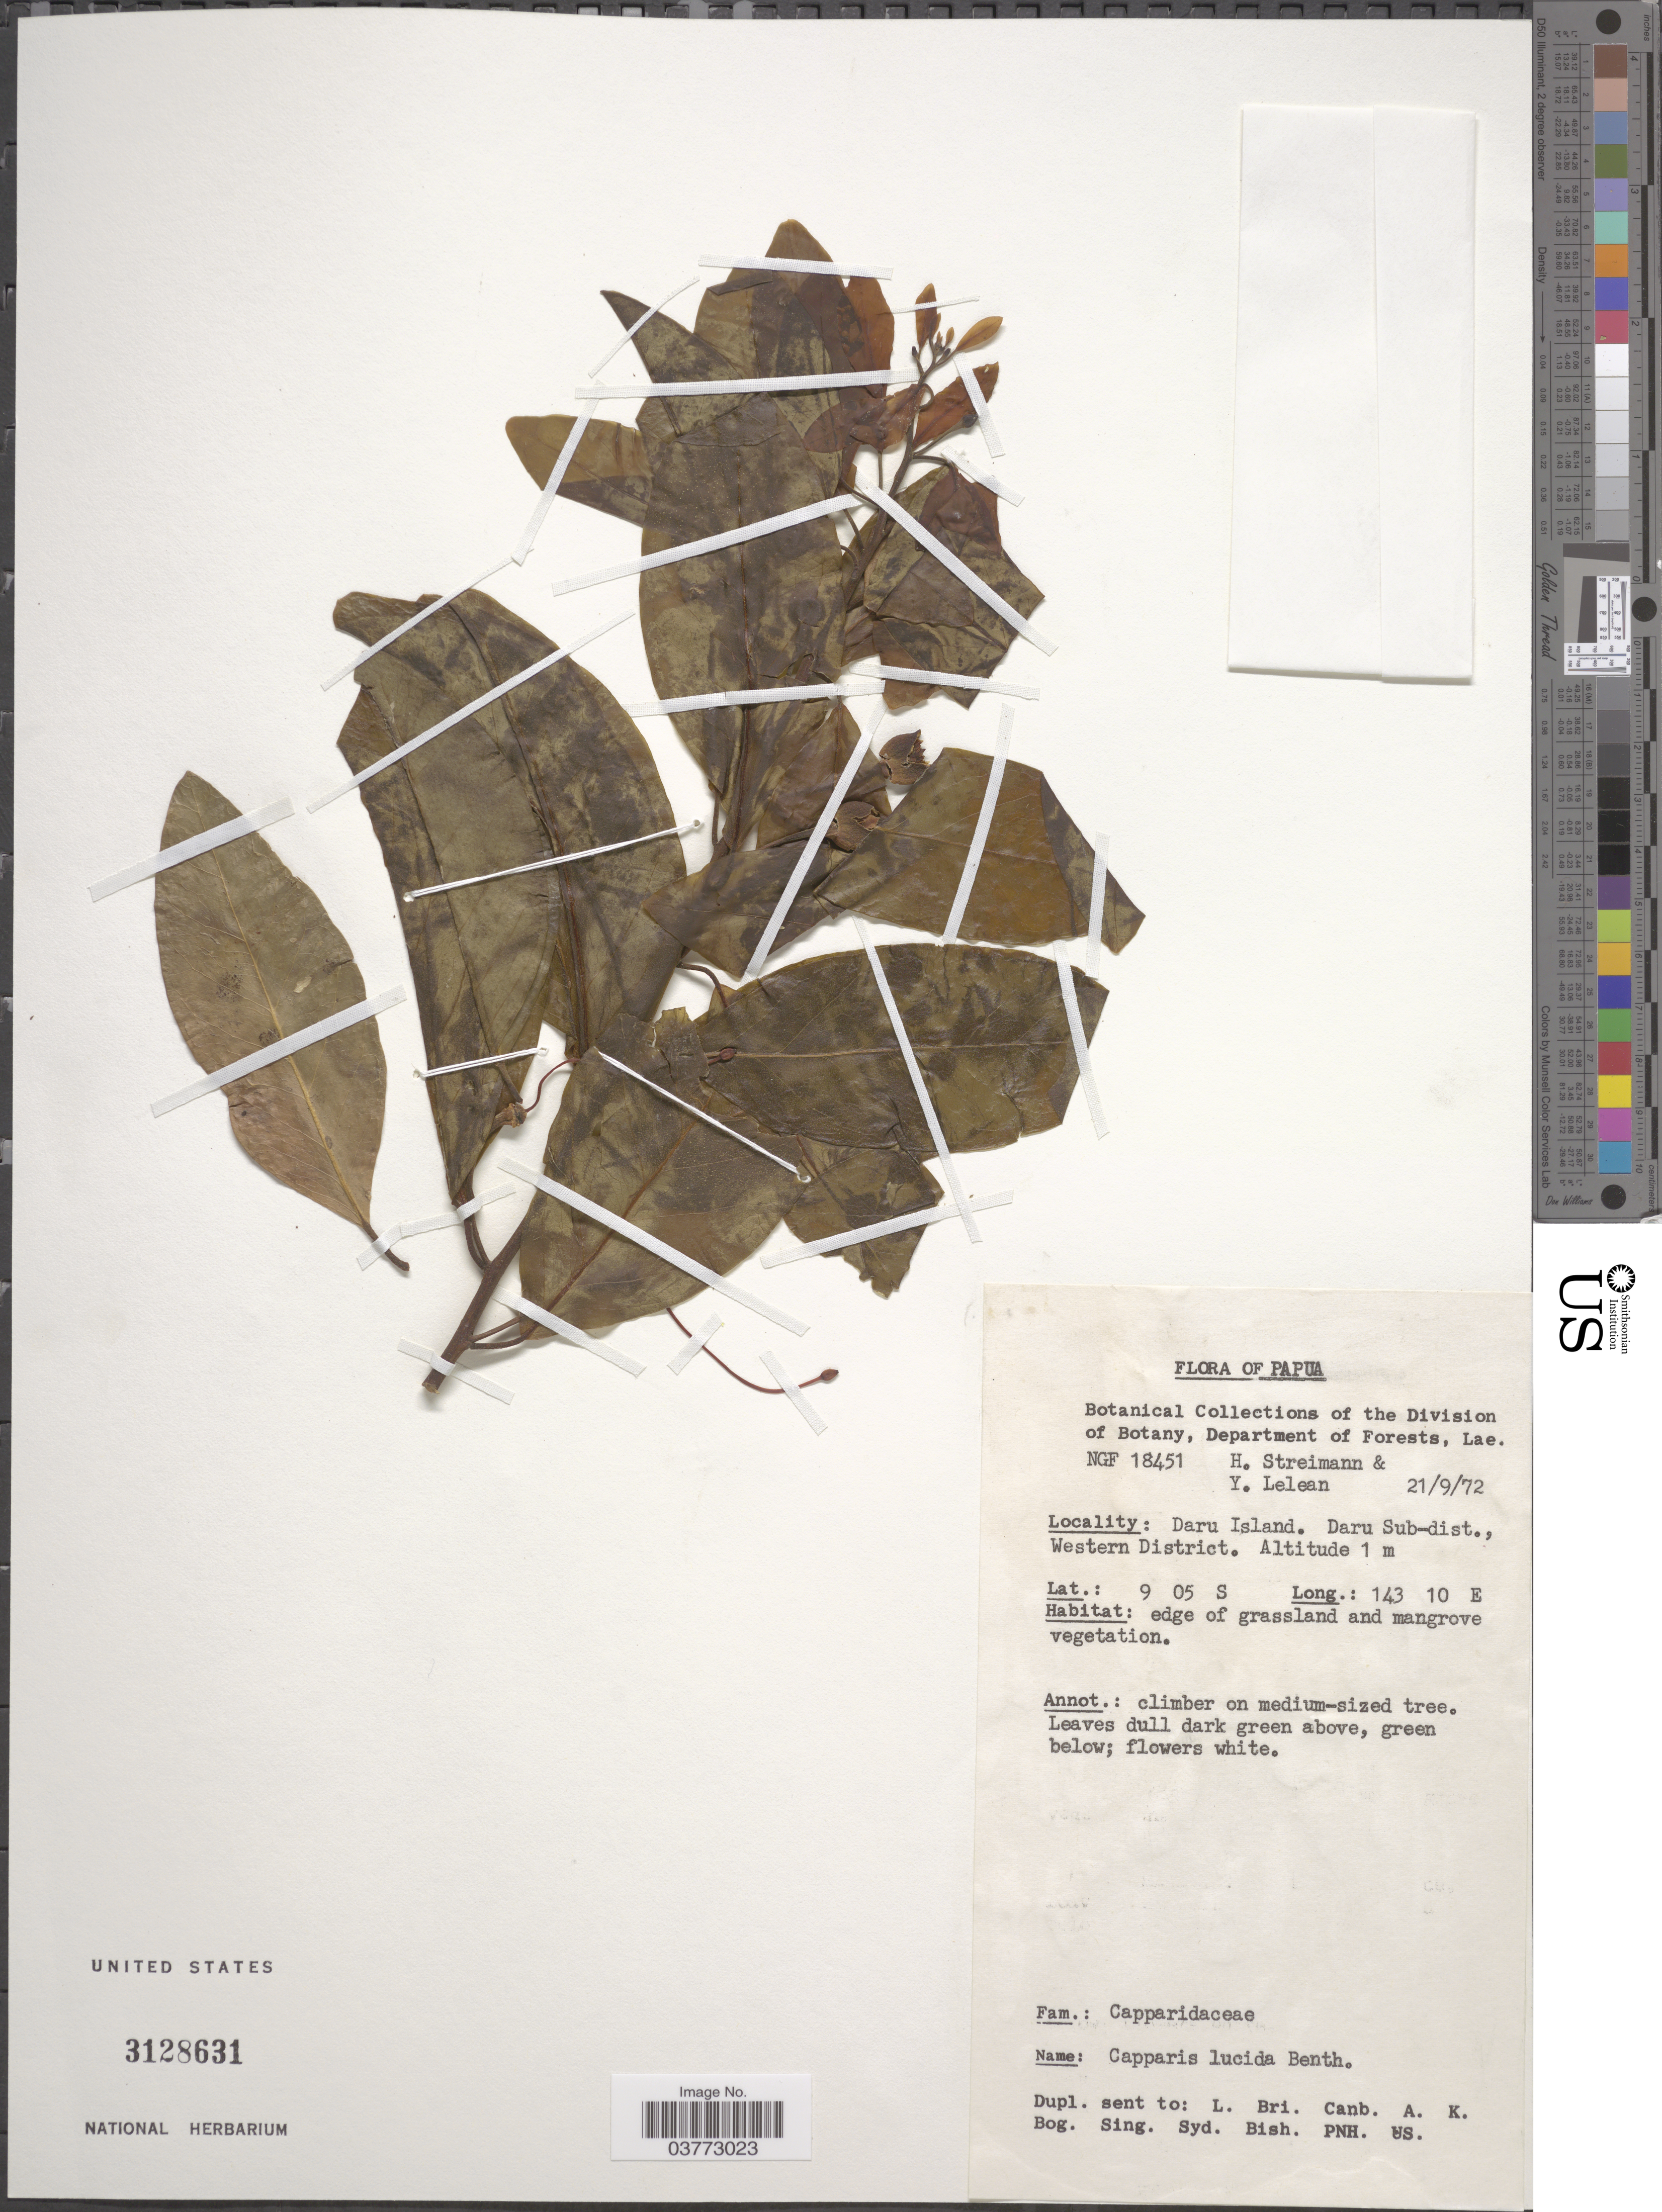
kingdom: Plantae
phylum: Tracheophyta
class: Magnoliopsida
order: Brassicales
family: Capparaceae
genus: Capparis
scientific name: Capparis lucida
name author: (Banks ex DC.) Benth.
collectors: H. Streimann & Y. Lelean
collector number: NGF 18451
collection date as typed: Transcribed d/m/y: 21/9/72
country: Papua New Guinea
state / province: Manus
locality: Papua. Daru Island. Daru Sub-dist., Western District.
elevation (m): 1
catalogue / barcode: US 3128631